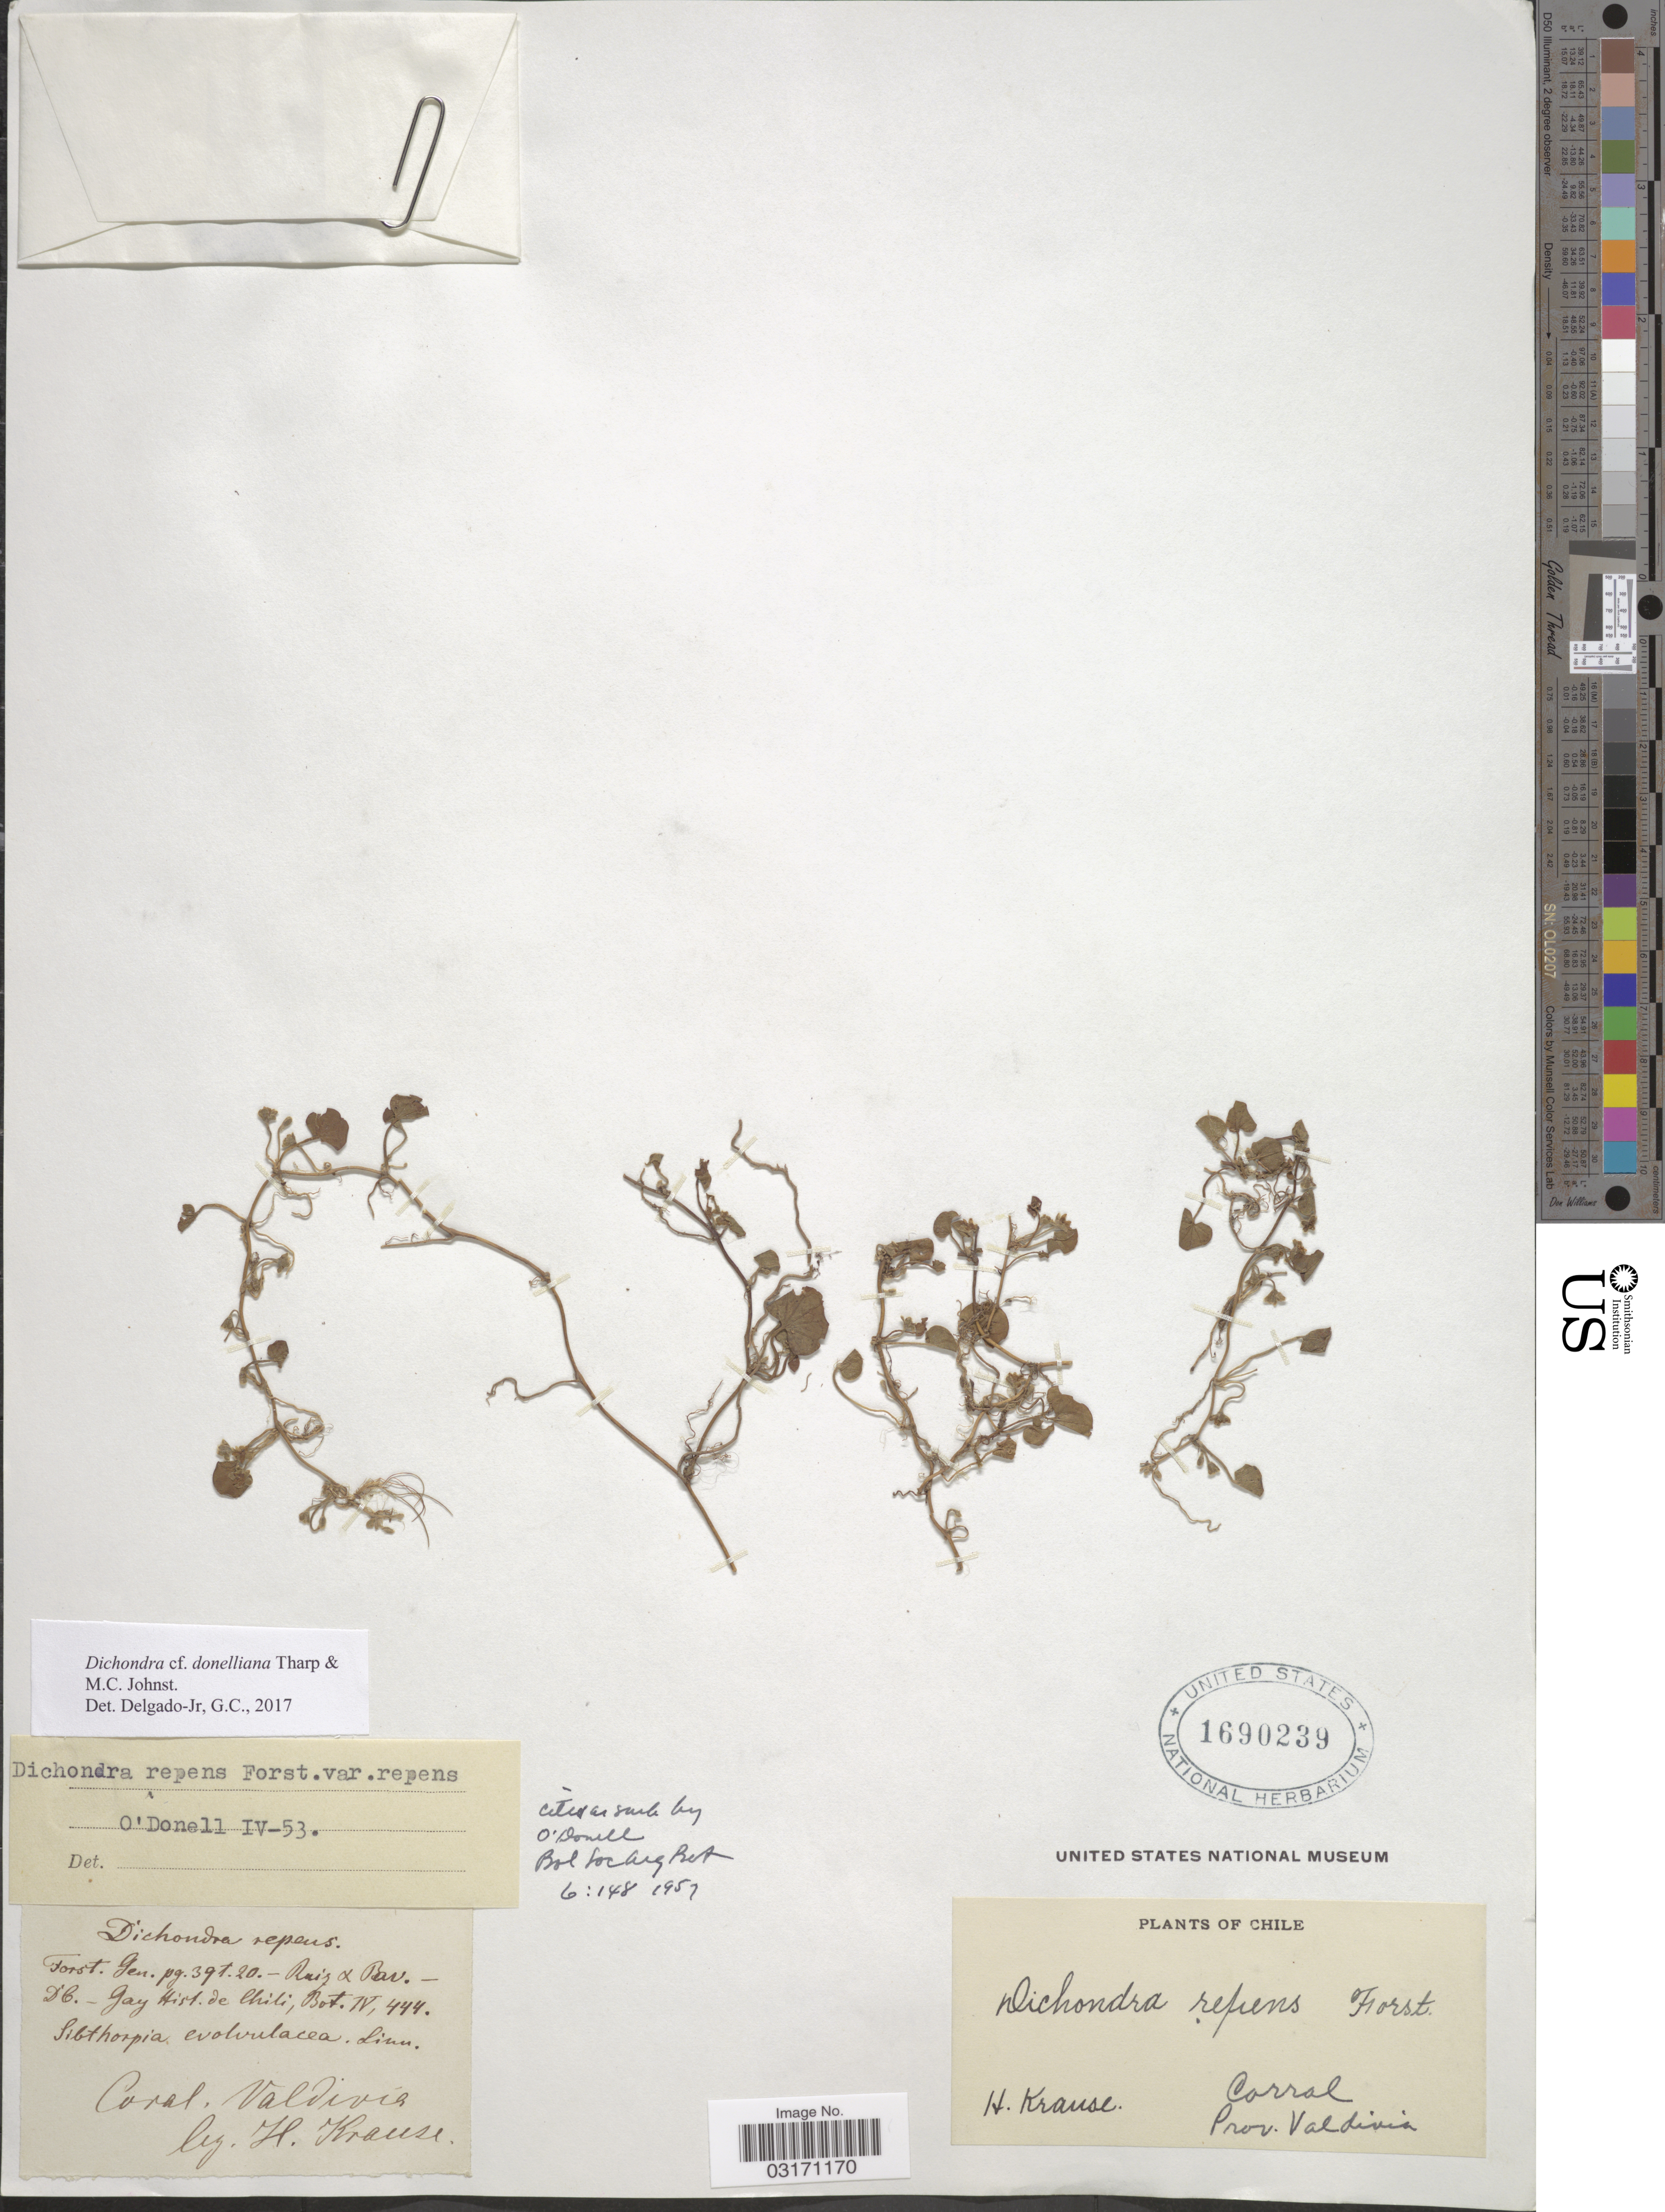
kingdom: Plantae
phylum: Tracheophyta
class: Magnoliopsida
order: Solanales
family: Convolvulaceae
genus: Dichondra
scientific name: Dichondra donelliana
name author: Tharp & M.C. Johnst.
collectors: H. Krause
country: Chile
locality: Corral, Prov. Valdivia.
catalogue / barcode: US 1690239